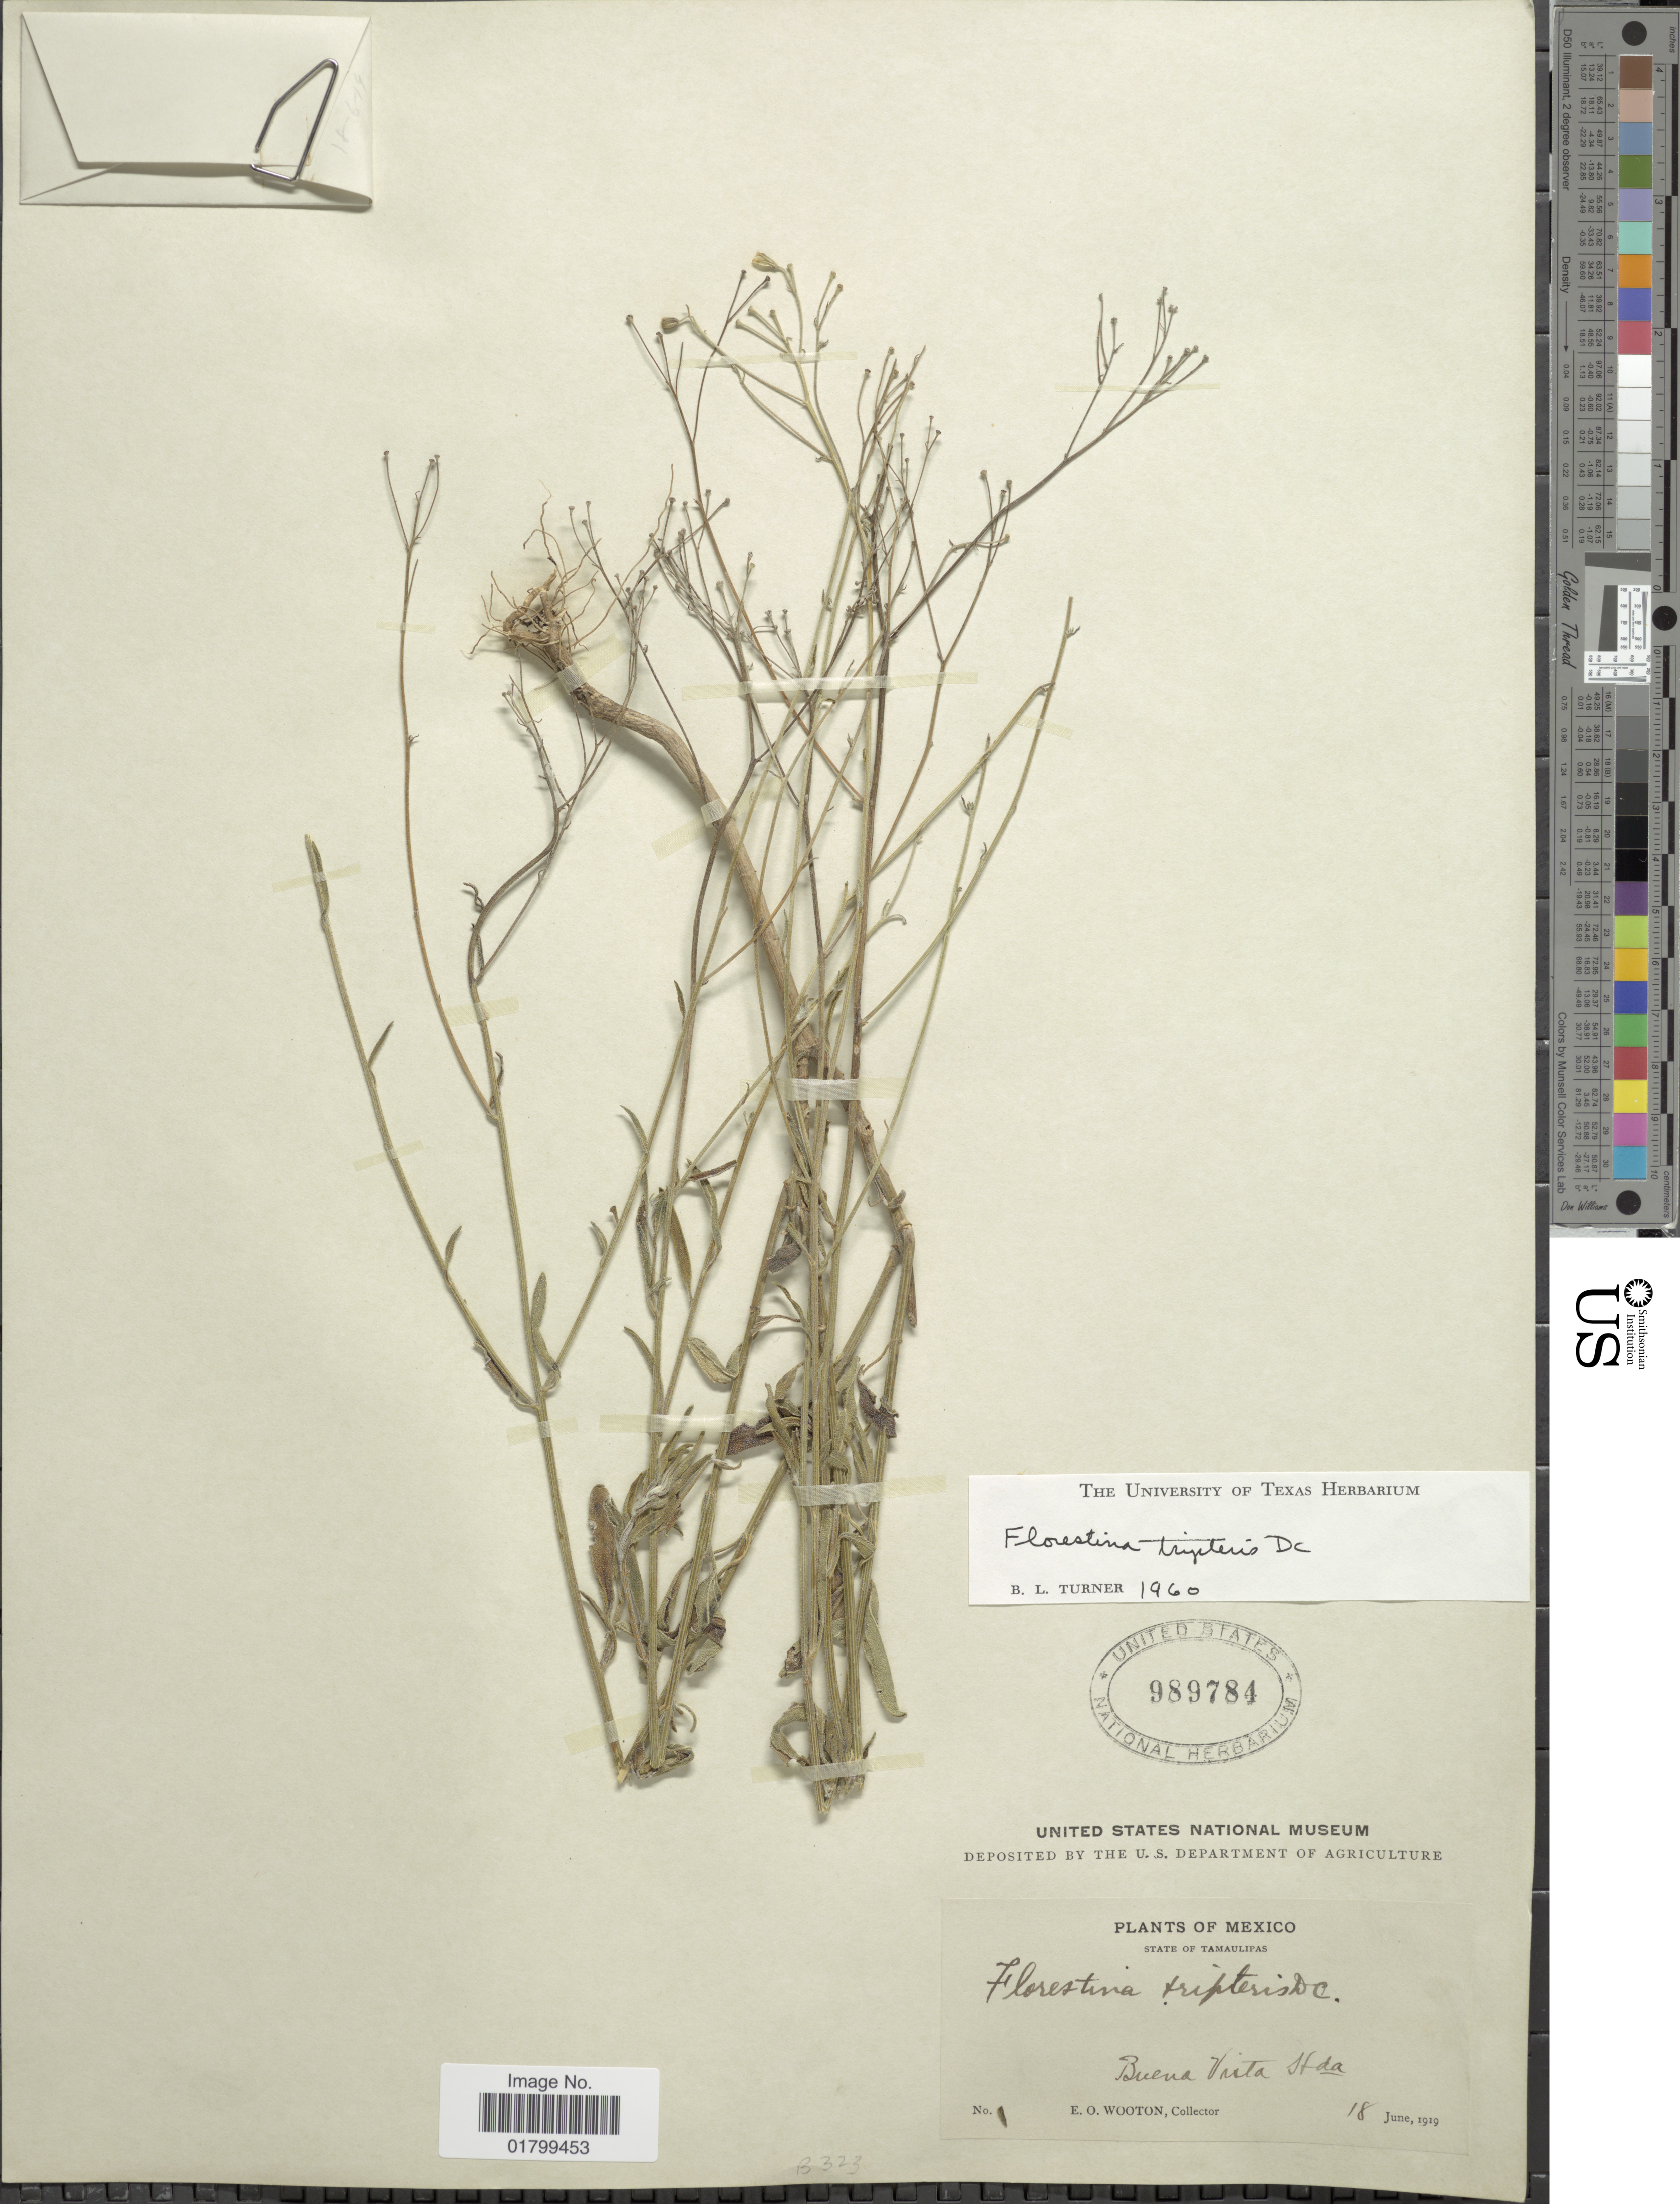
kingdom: Plantae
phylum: Tracheophyta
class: Magnoliopsida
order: Asterales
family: Asteraceae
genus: Florestina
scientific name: Florestina tripteris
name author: DC.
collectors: E. O. Wooton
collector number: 1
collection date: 1919-06-18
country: Mexico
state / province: Tamaulipas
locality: Buena Vista Hda.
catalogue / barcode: US 989784